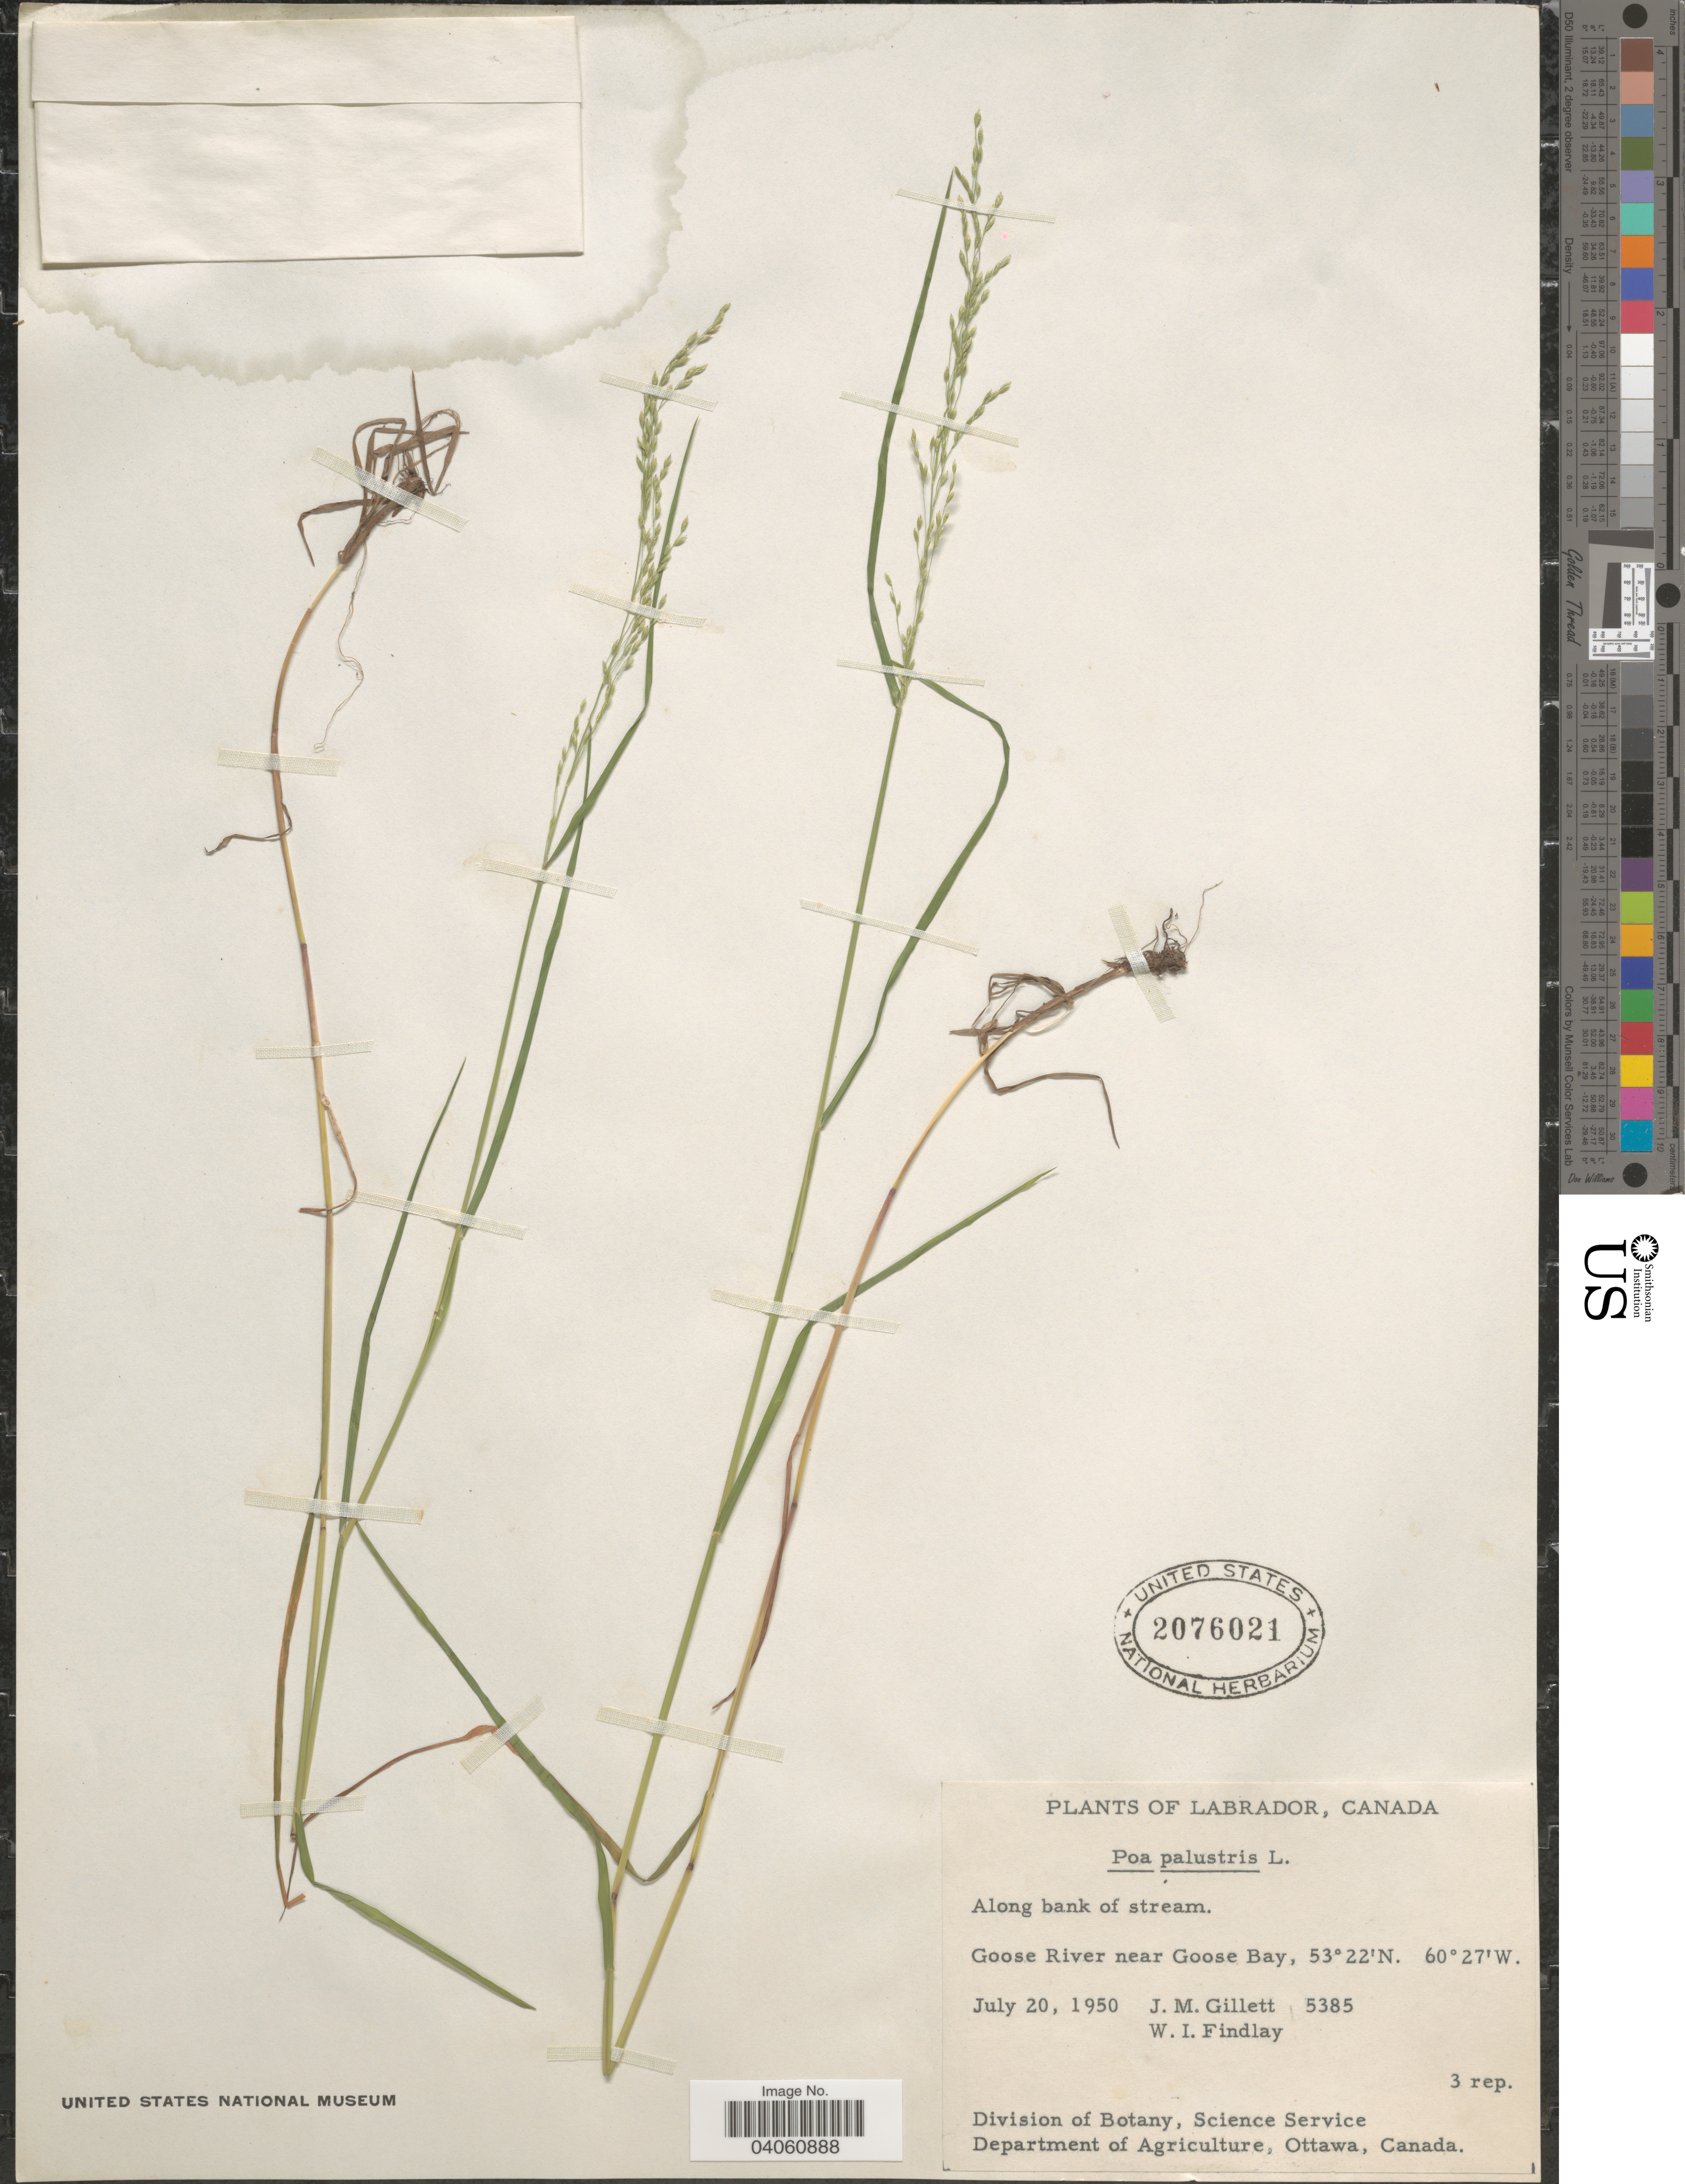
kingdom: Plantae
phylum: Tracheophyta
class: Liliopsida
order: Poales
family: Poaceae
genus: Poa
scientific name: Poa palustris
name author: L.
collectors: J. M. Gillett & W. Findlay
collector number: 5385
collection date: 1950-07-20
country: Canada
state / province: Newfoundland and Labrador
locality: Labrador. Goose River near Goose Bay.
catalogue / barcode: US 2076021